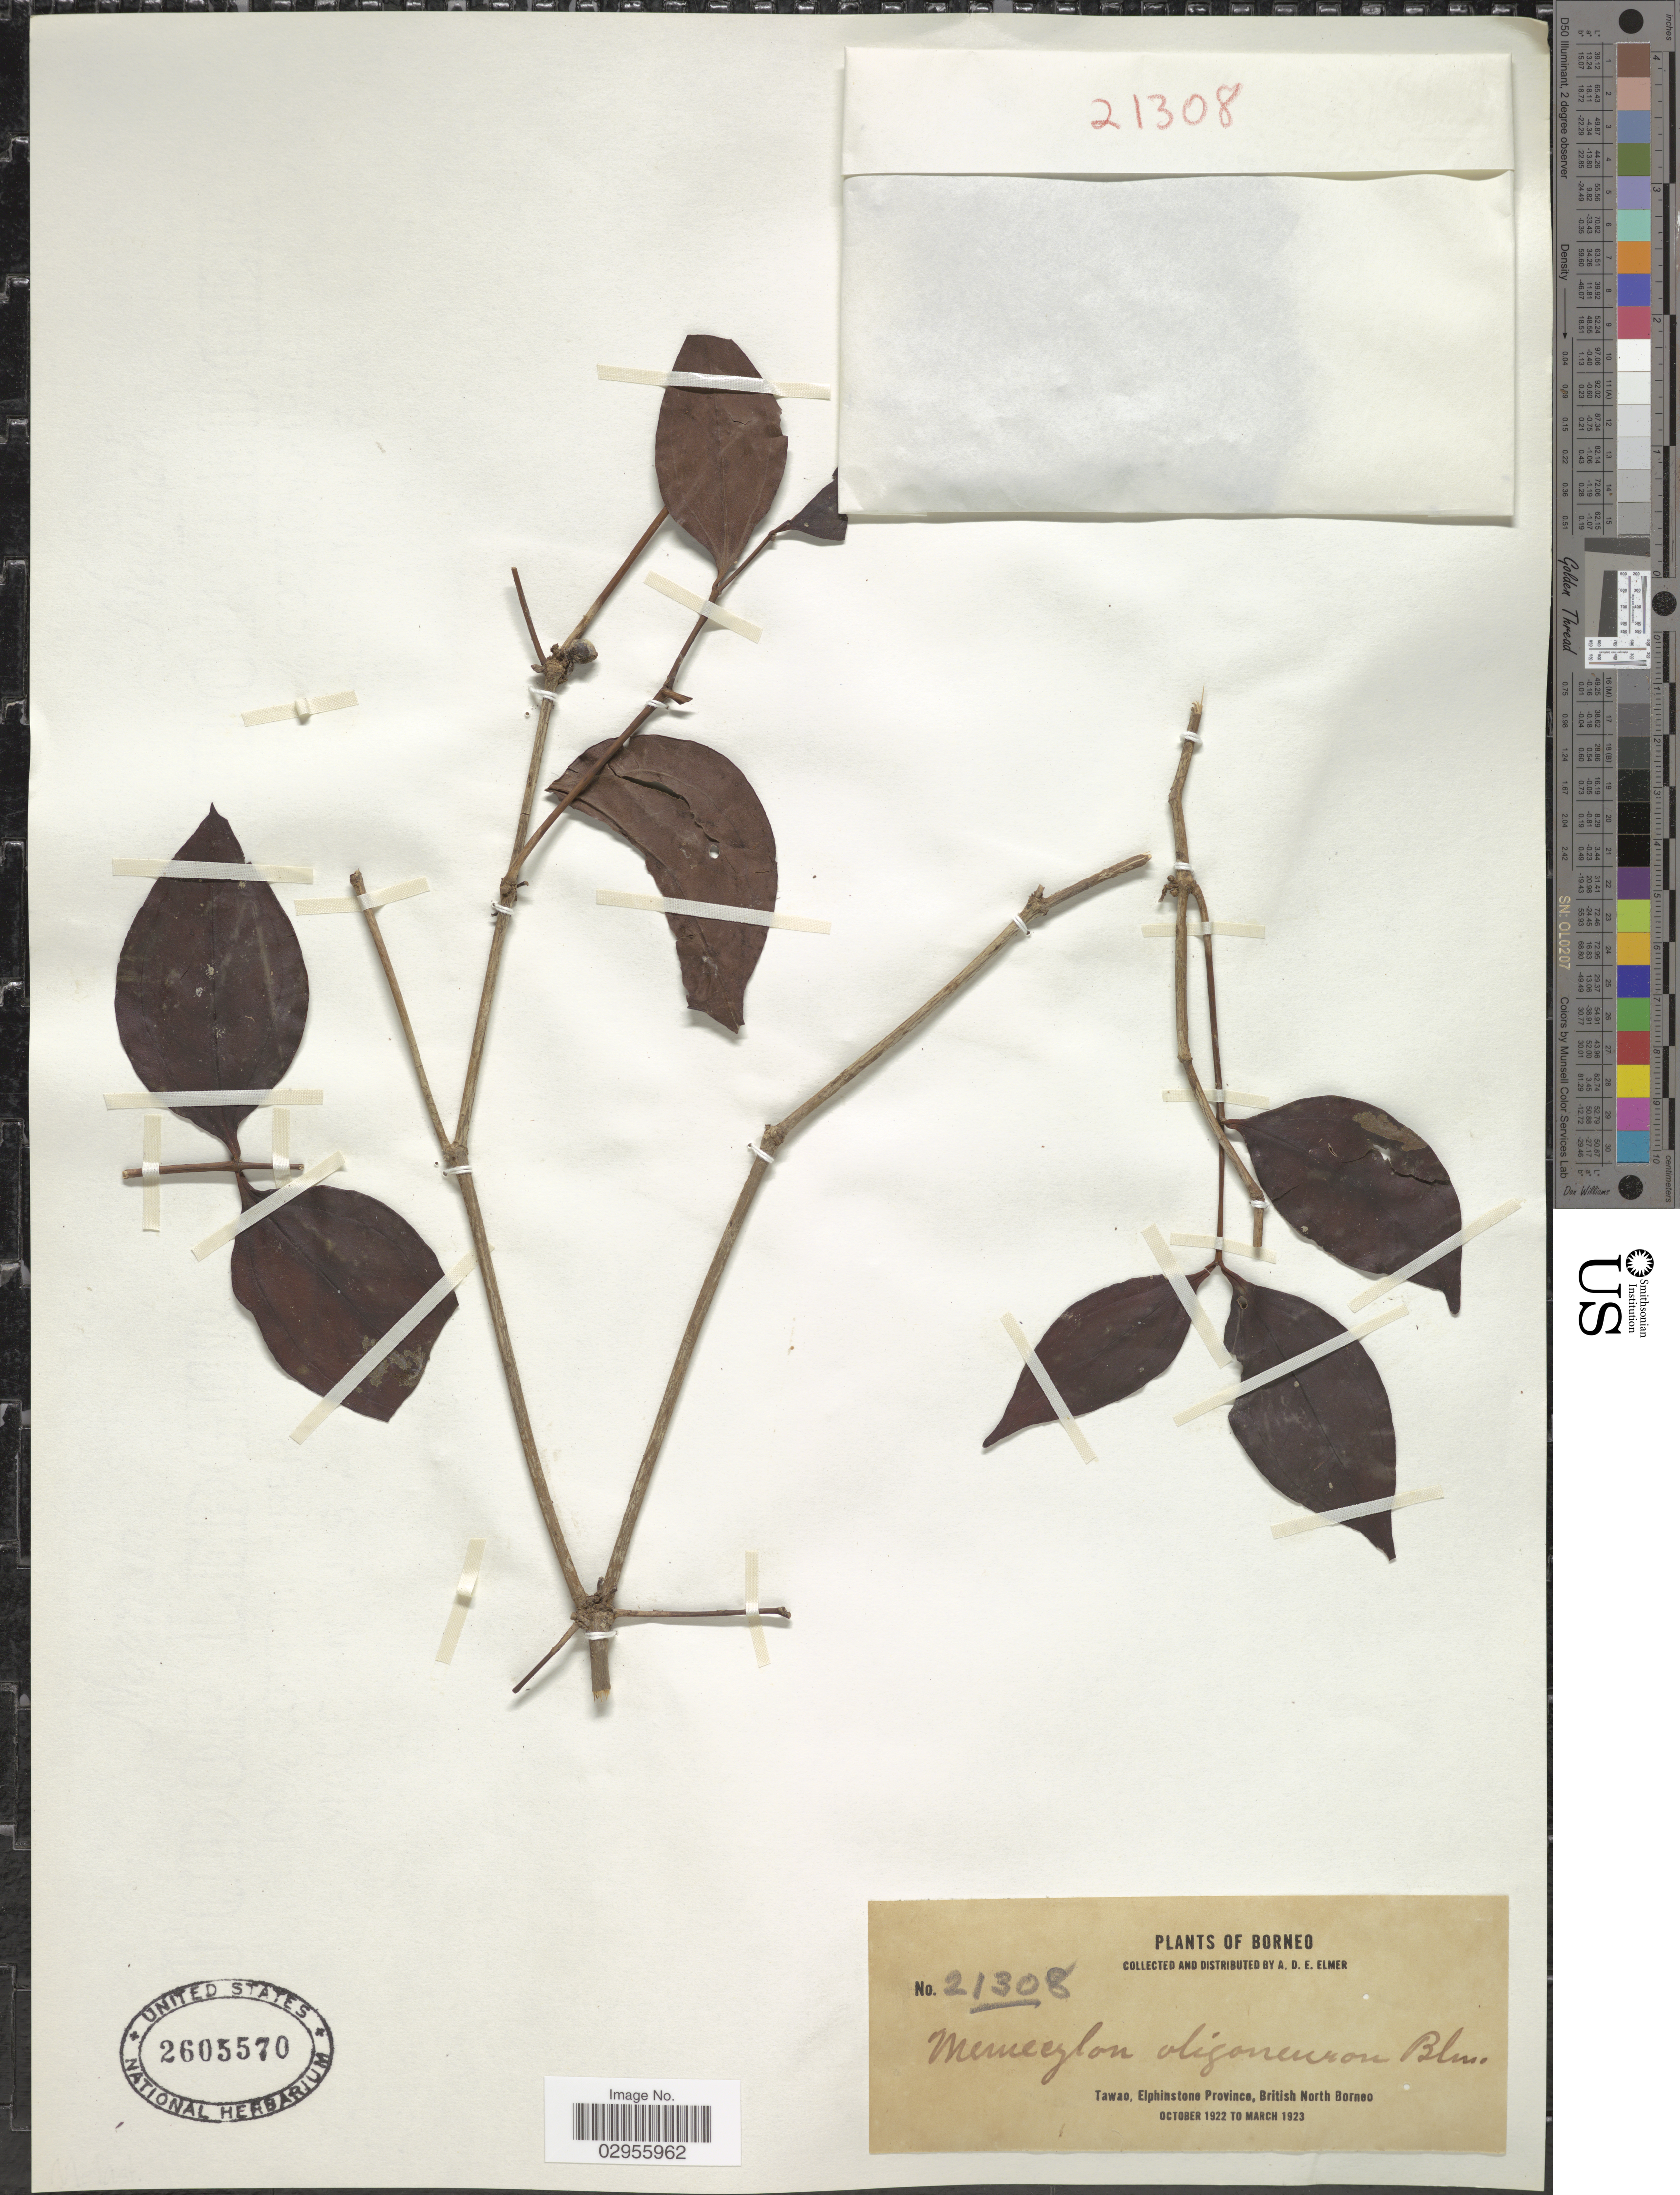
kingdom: Plantae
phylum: Tracheophyta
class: Magnoliopsida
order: Myrtales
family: Melastomataceae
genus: Lijndenia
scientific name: Lijndenia laurina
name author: Zoll. & Moritzi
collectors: A. D. E. Elmer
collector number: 21308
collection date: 1922-10/1923-03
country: Malaysia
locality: Borneo. Tawao, Elphinstone Province, British North Borneo.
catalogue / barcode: US 2605570